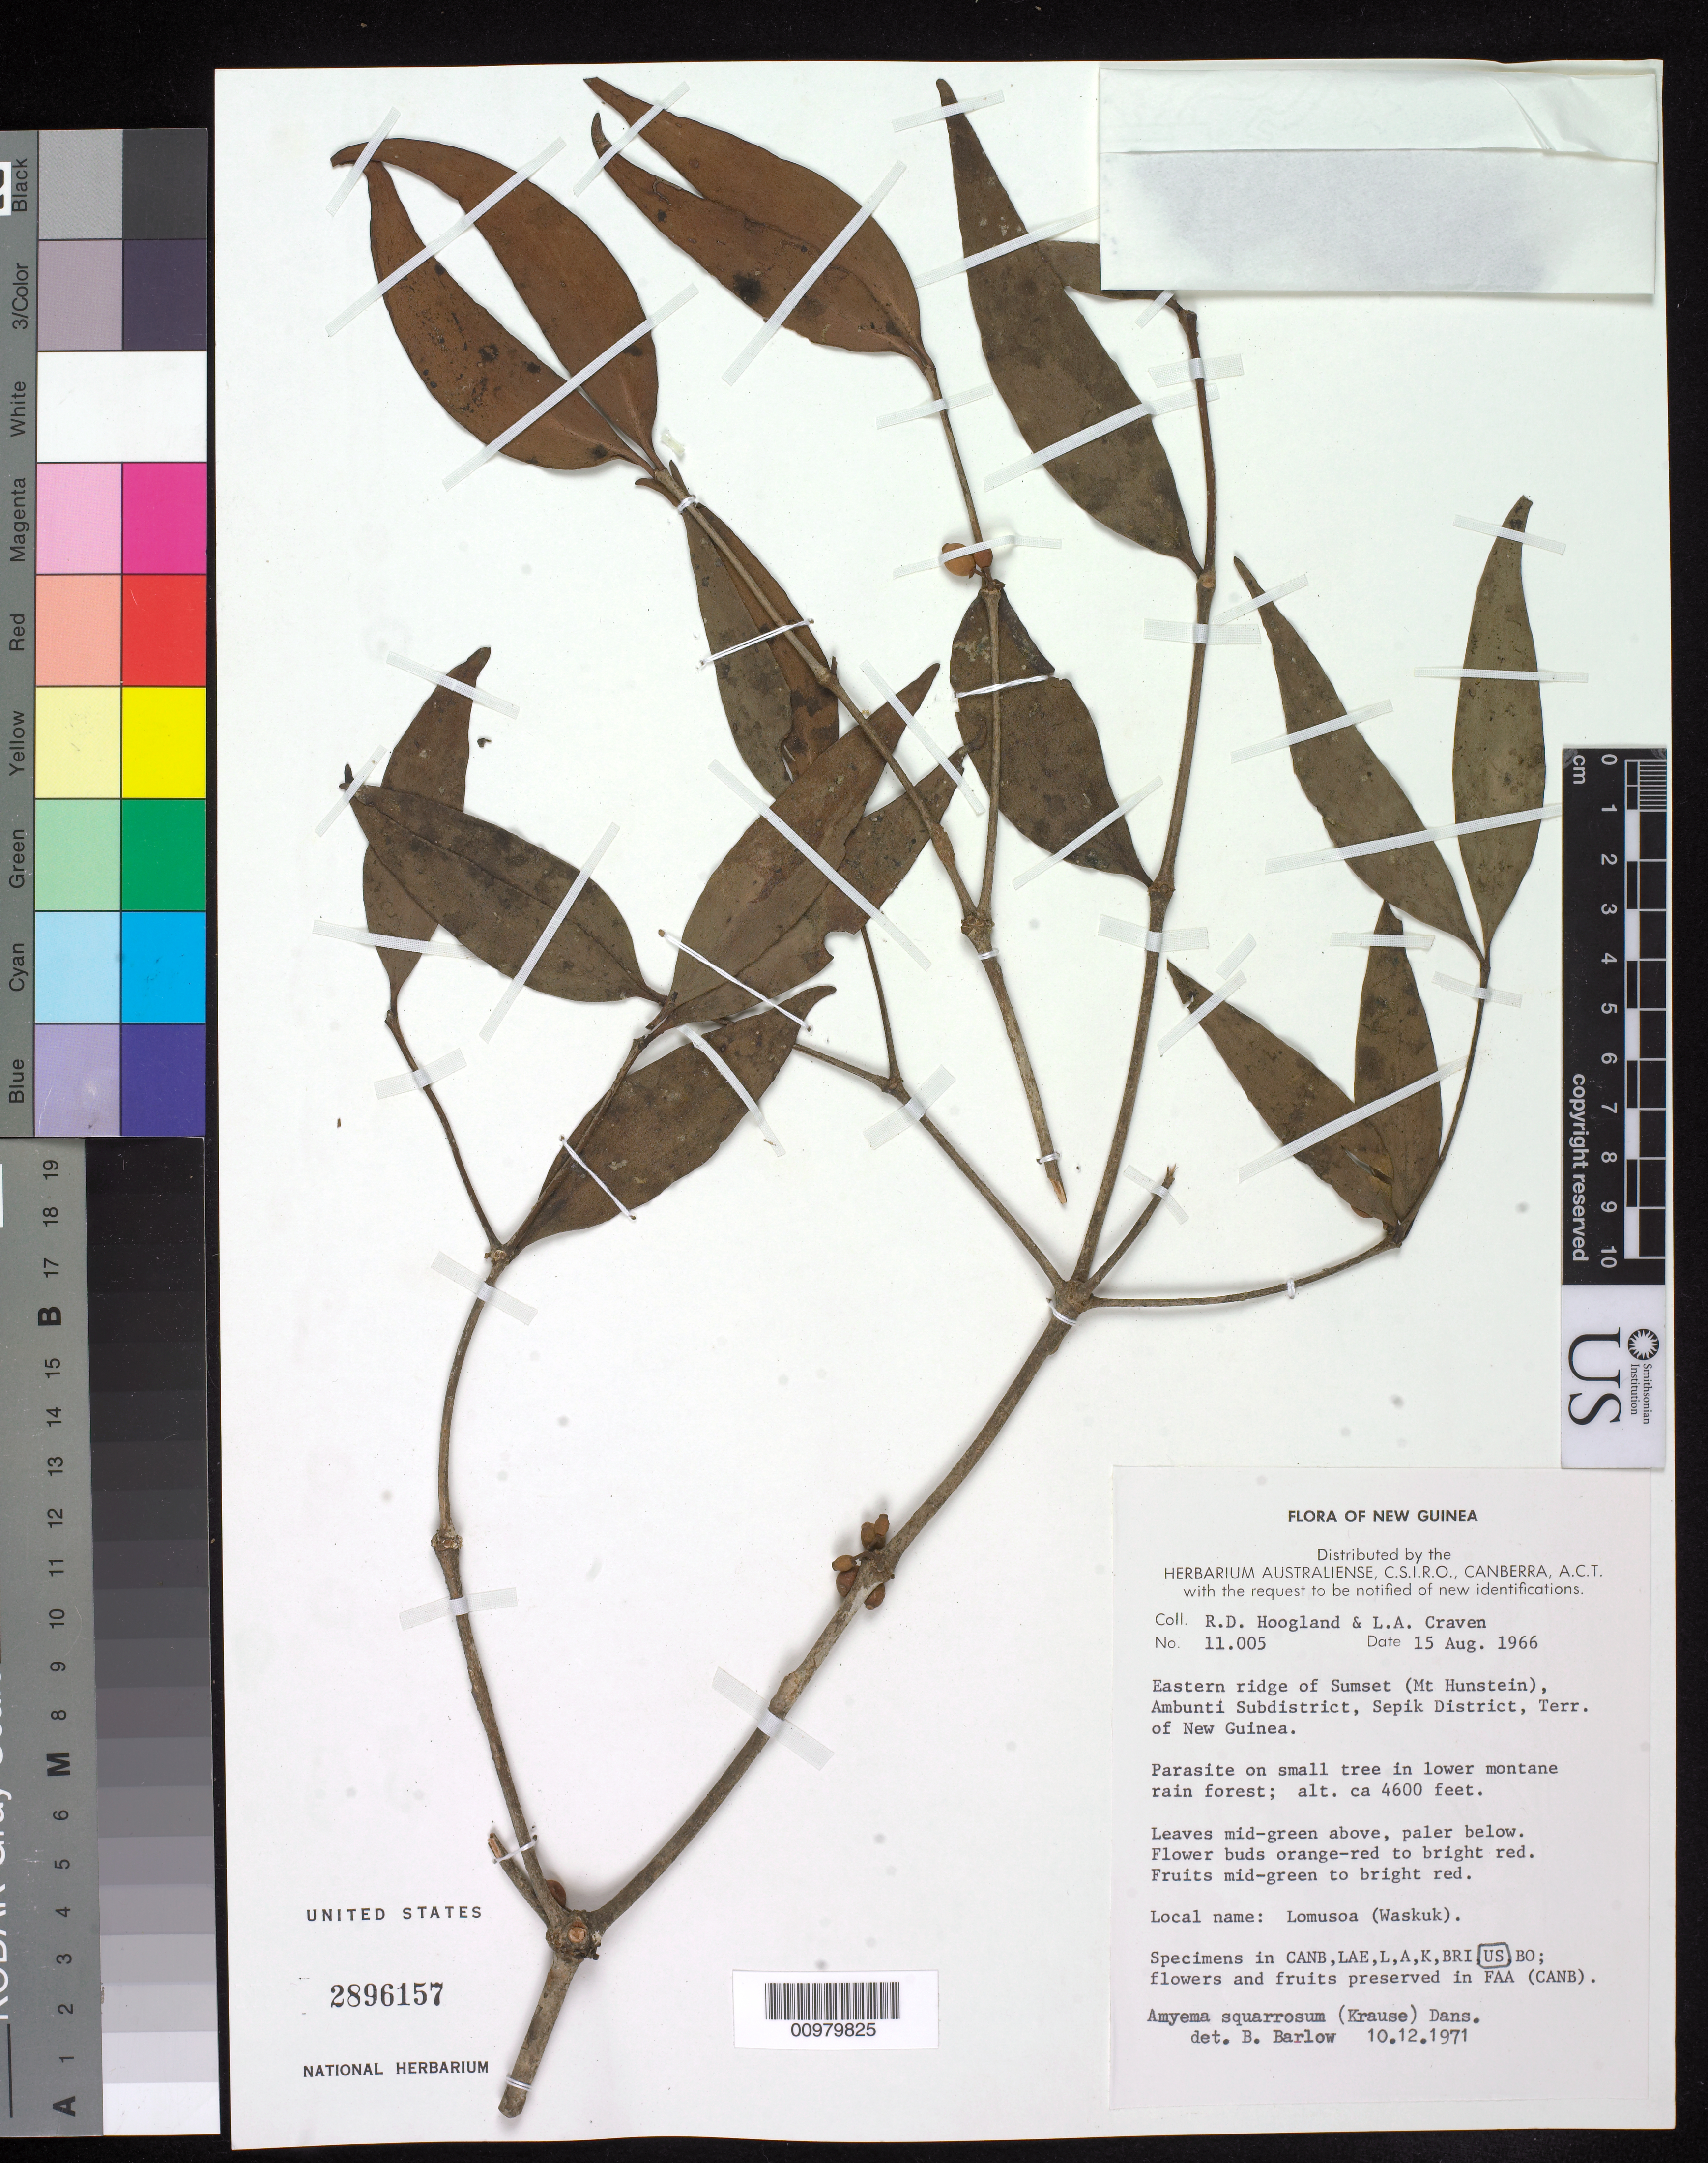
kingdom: Plantae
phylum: Tracheophyta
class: Magnoliopsida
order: Santalales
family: Loranthaceae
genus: Amyema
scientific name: Amyema squarrosum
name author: (Krause) Danser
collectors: R. D. Hoogland & L. A. Craven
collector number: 11005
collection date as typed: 15 Aug 1966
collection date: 1966-08-15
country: Papua New Guinea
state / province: East Sepik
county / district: Ambunti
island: New Guinea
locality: Sepik District, Ambunti Subistrict, Eastern ridge of Sumset (Mt. Hunstein)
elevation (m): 1402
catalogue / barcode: US 2896157